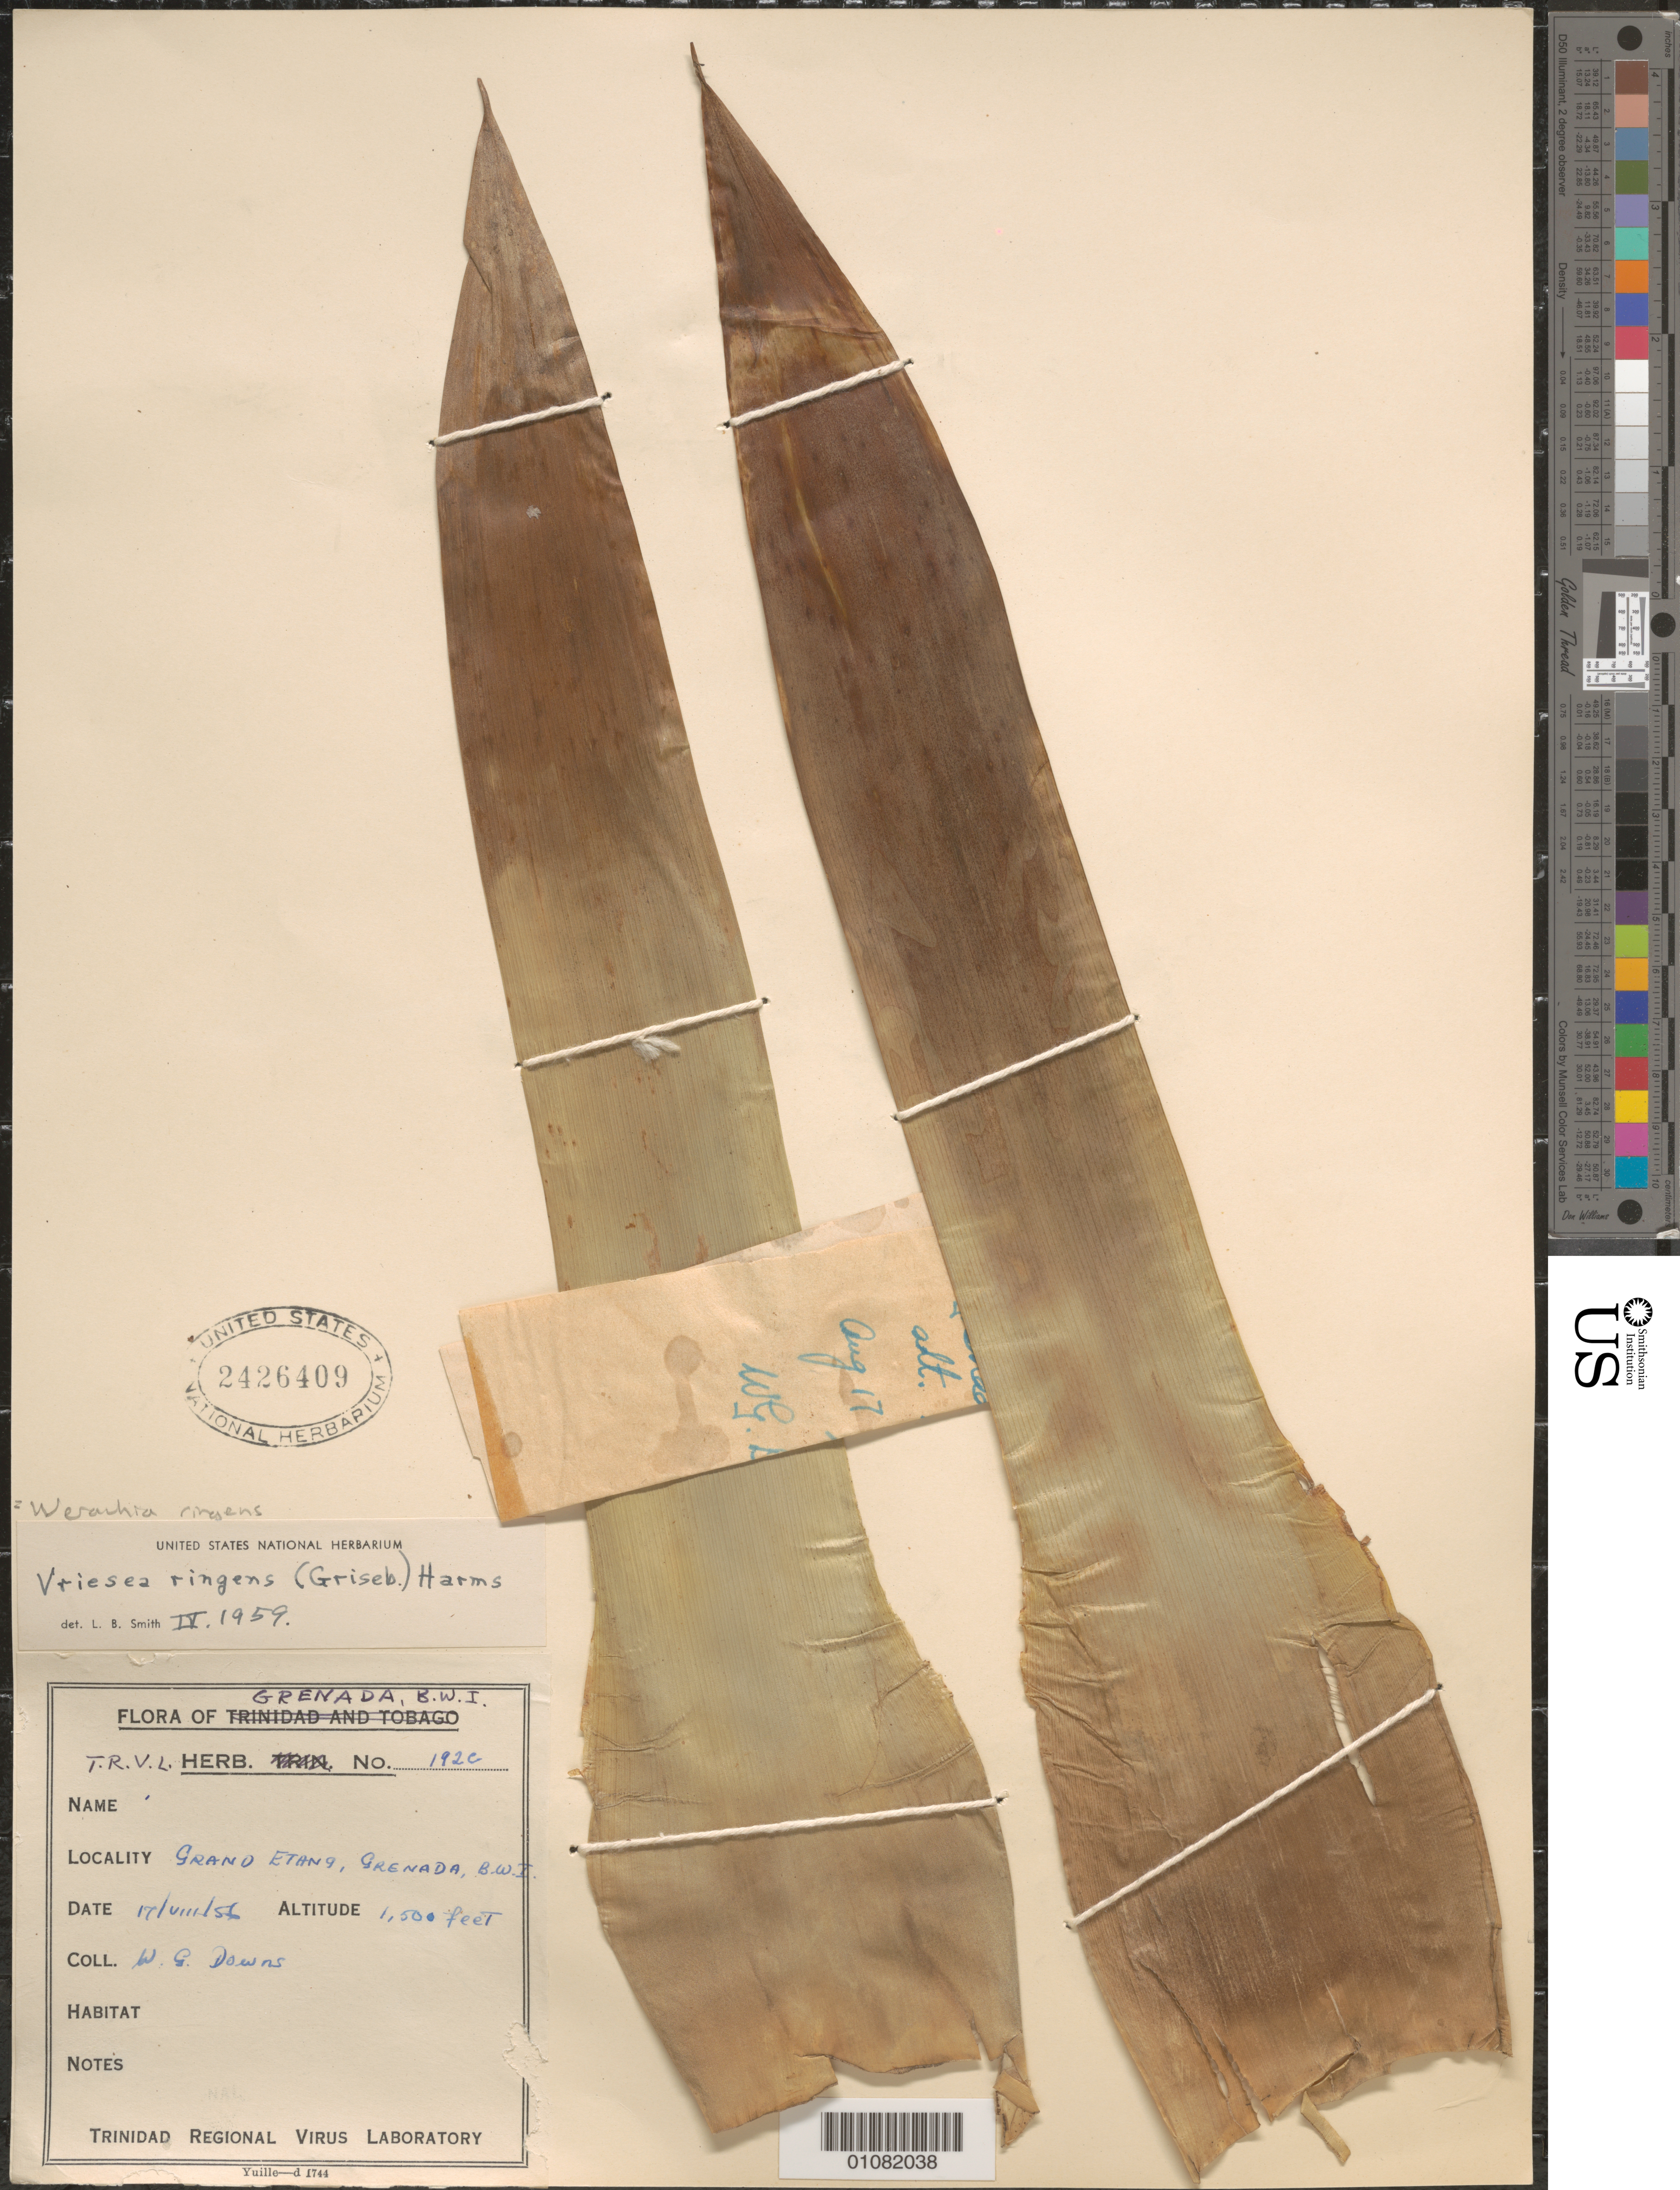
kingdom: Plantae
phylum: Tracheophyta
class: Liliopsida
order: Poales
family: Bromeliaceae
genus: Vriesea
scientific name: Vriesea ringens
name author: (Griseb.) Harms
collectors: W. G. Downs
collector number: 192c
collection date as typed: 17 Aug 1956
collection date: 1956-08-17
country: Grenada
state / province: Saint Andrew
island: Grenada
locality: Grand Etang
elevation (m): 457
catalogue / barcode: US 2426409